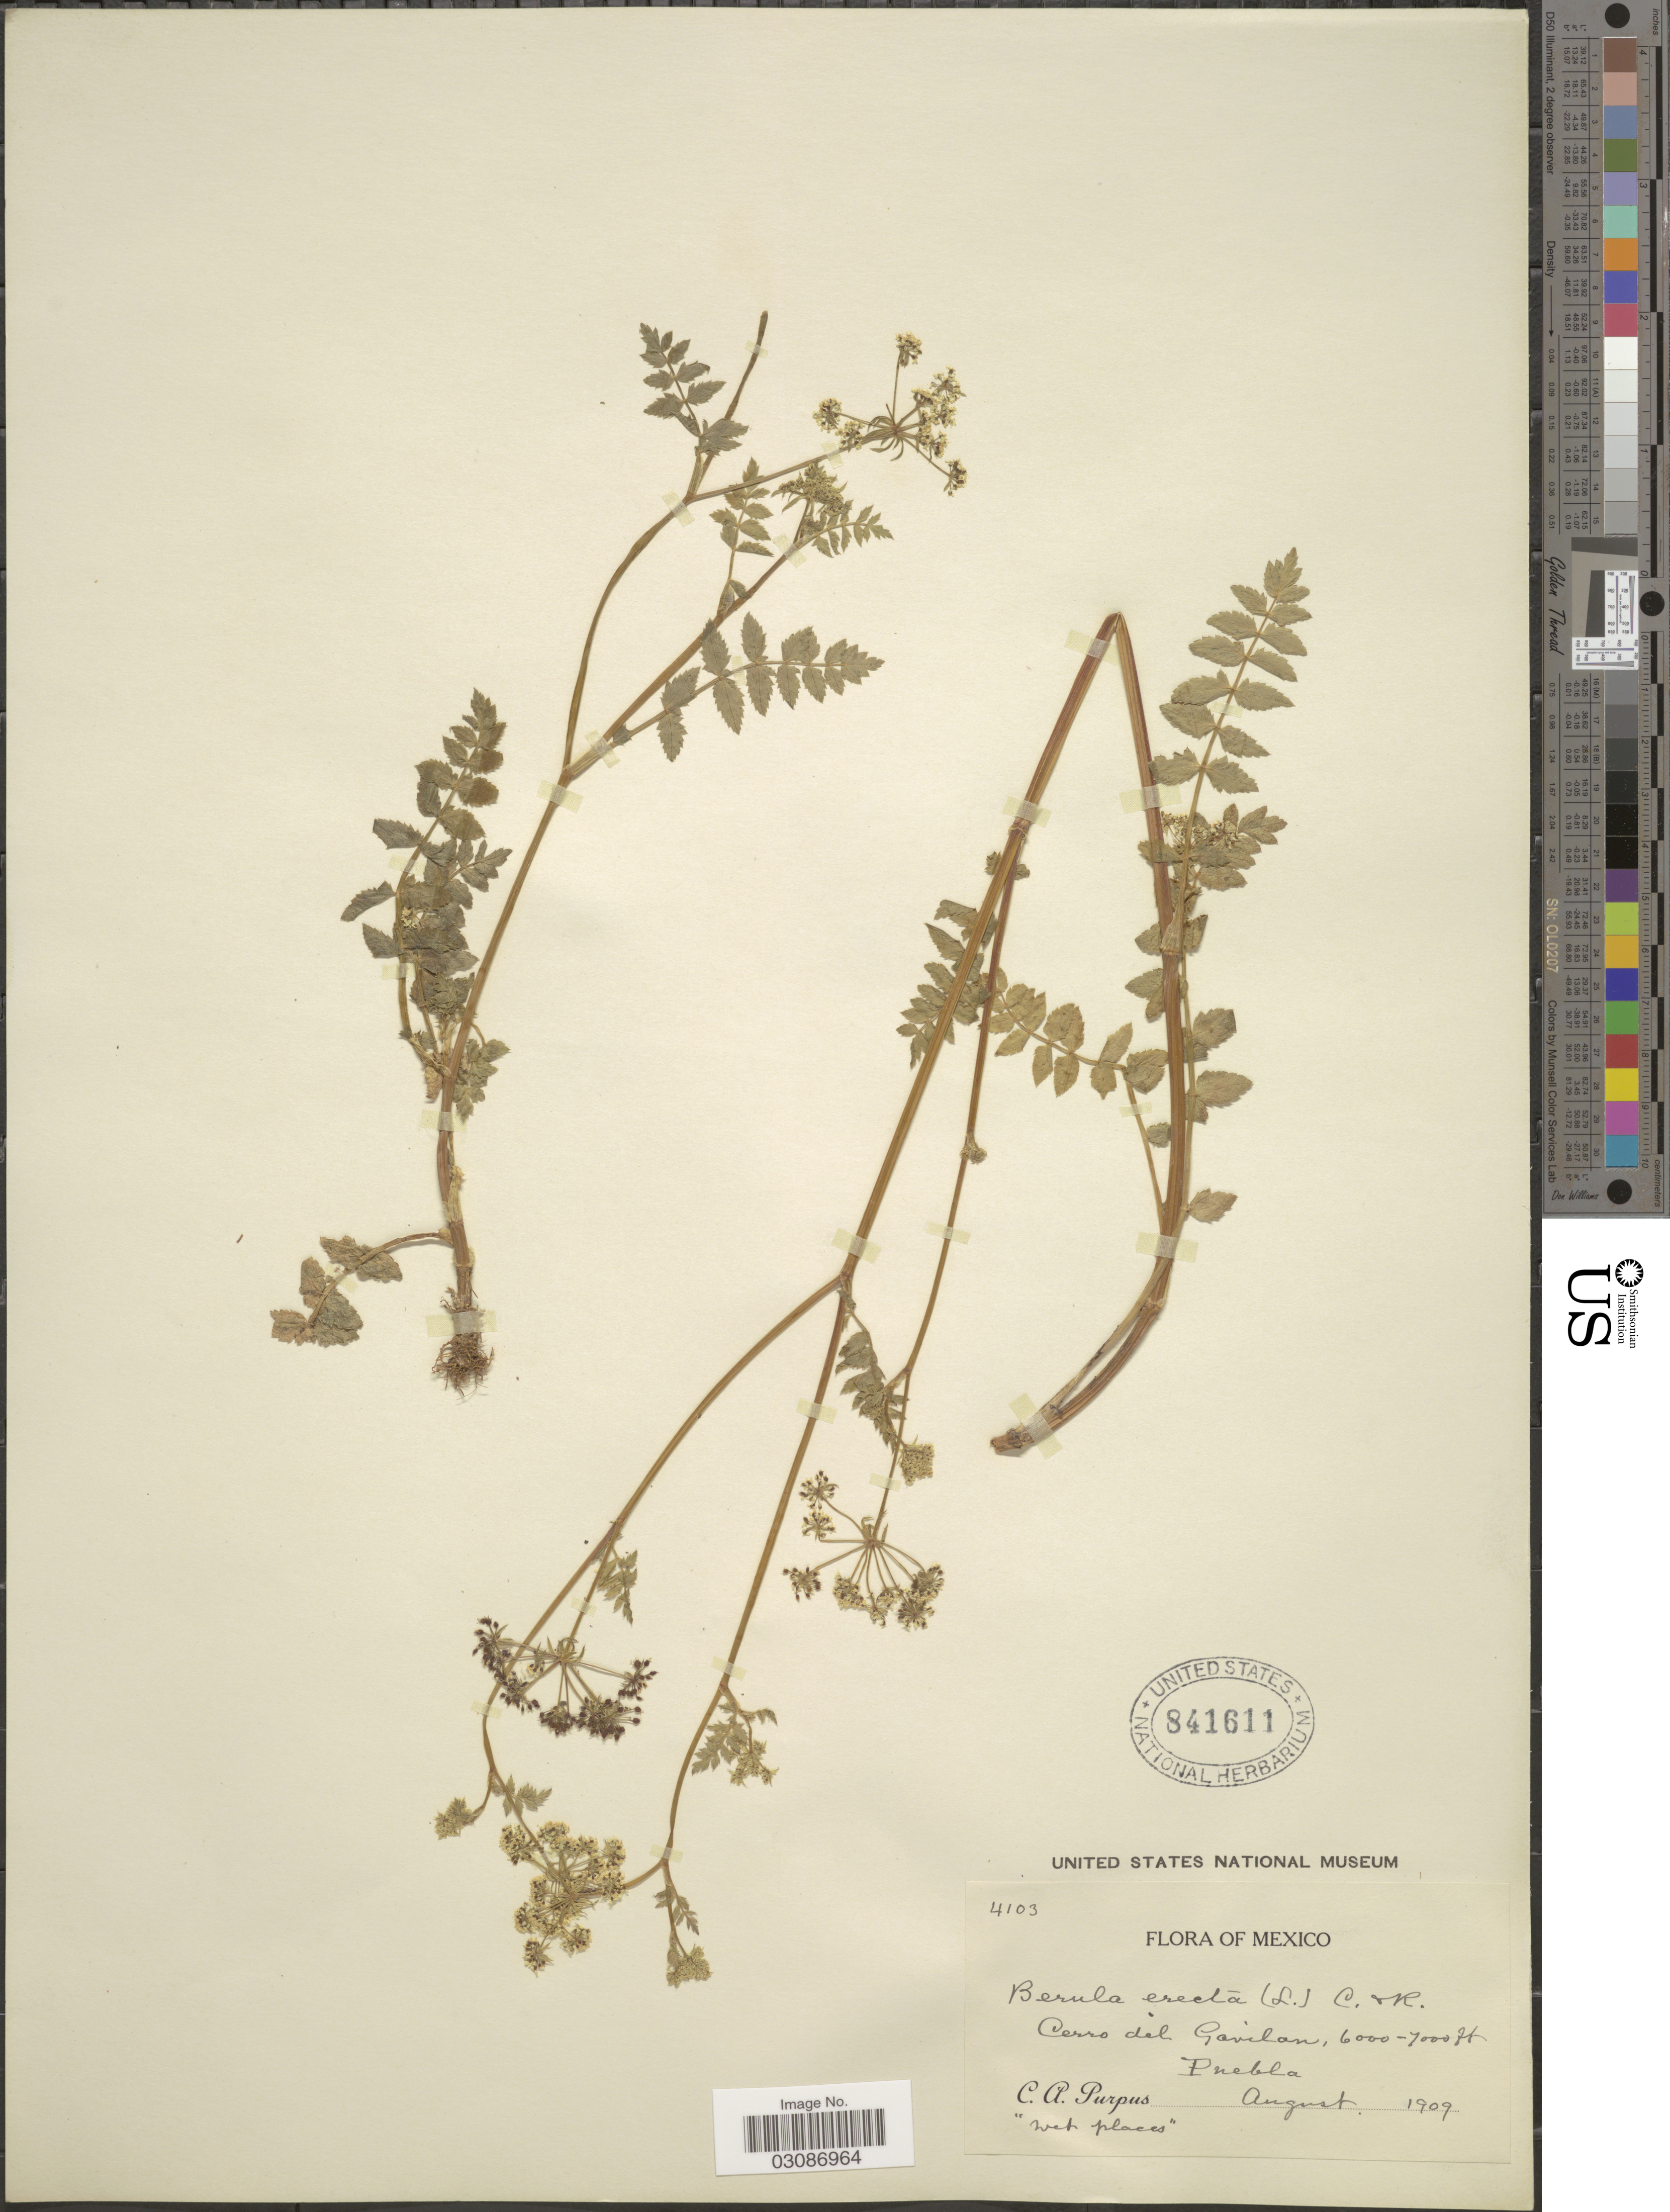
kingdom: Plantae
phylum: Tracheophyta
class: Magnoliopsida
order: Apiales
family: Apiaceae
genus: Berula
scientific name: Berula erecta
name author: (Huds.) Coville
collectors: C. A. Purpus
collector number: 4103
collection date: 1909-08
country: Mexico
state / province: Puebla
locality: Cerro del Gavilan.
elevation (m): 1829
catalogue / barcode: US 841611